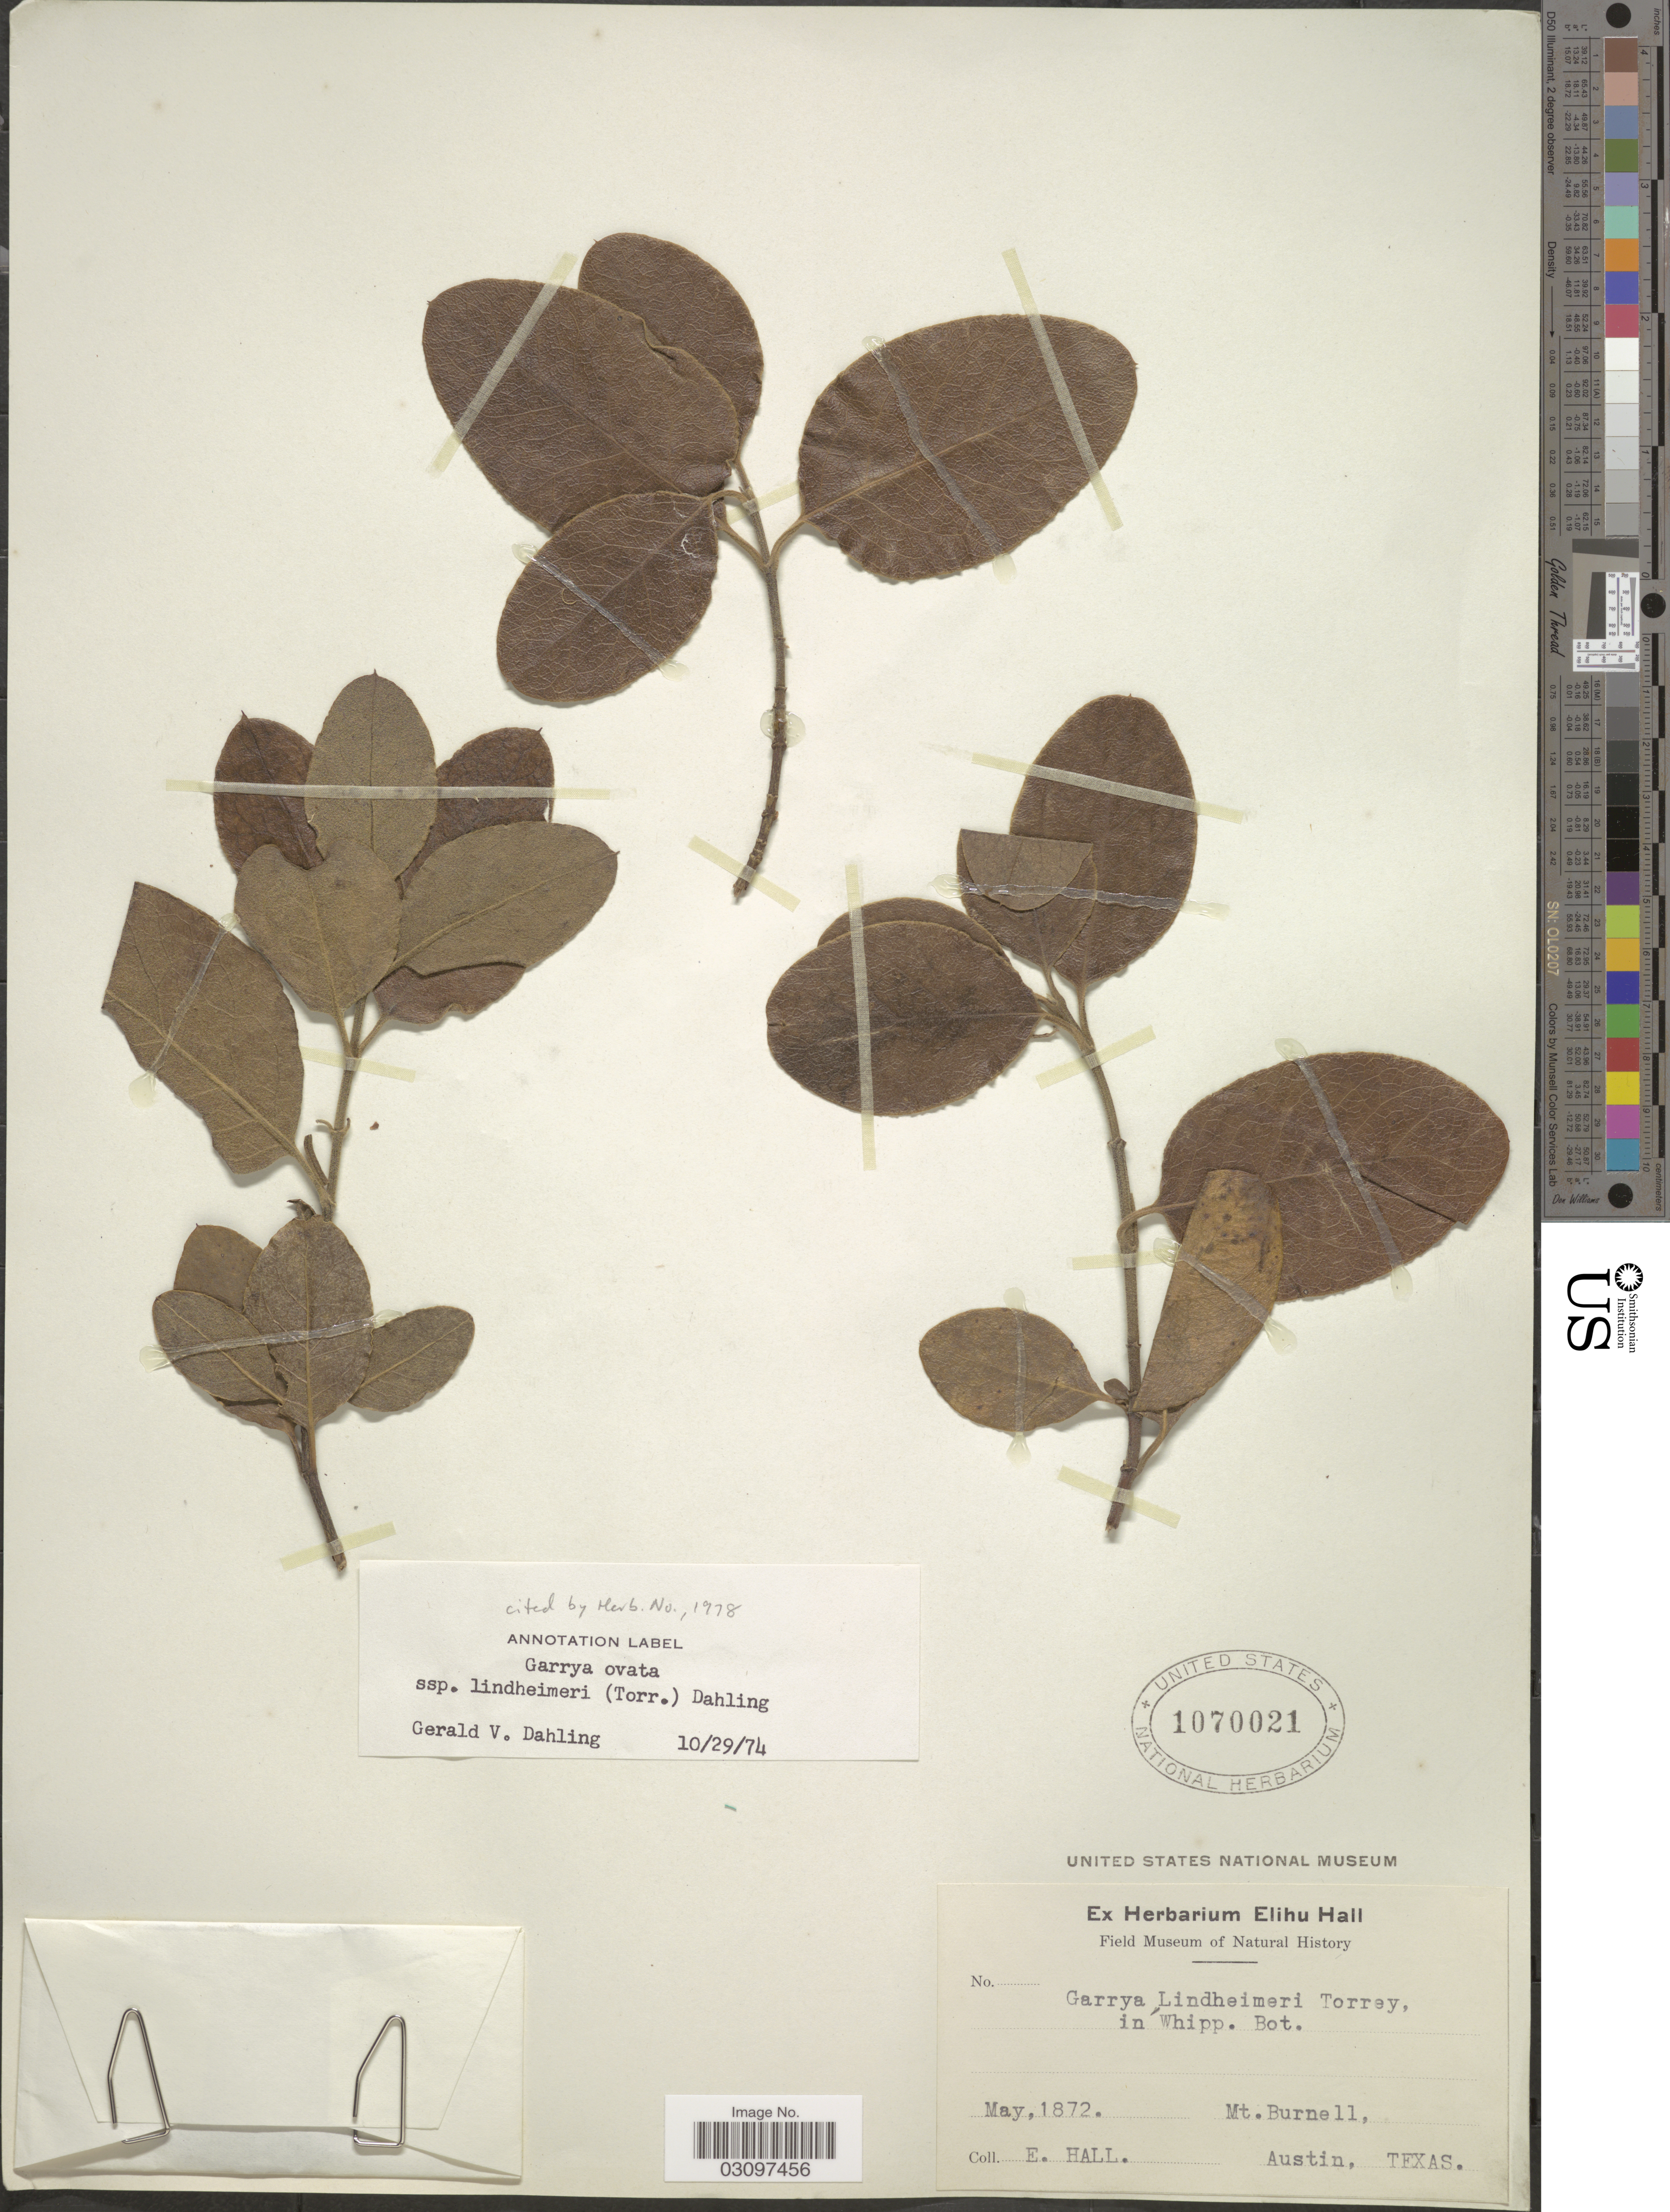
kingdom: Plantae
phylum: Tracheophyta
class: Magnoliopsida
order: Garryales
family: Garryaceae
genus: Garrya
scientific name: Garrya ovata subsp. lindheimeri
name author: (Torr.) Dahling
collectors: E. Hall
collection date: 1872-05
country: United States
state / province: Texas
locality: Mt. Burnell. Austin.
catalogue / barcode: US 1070021